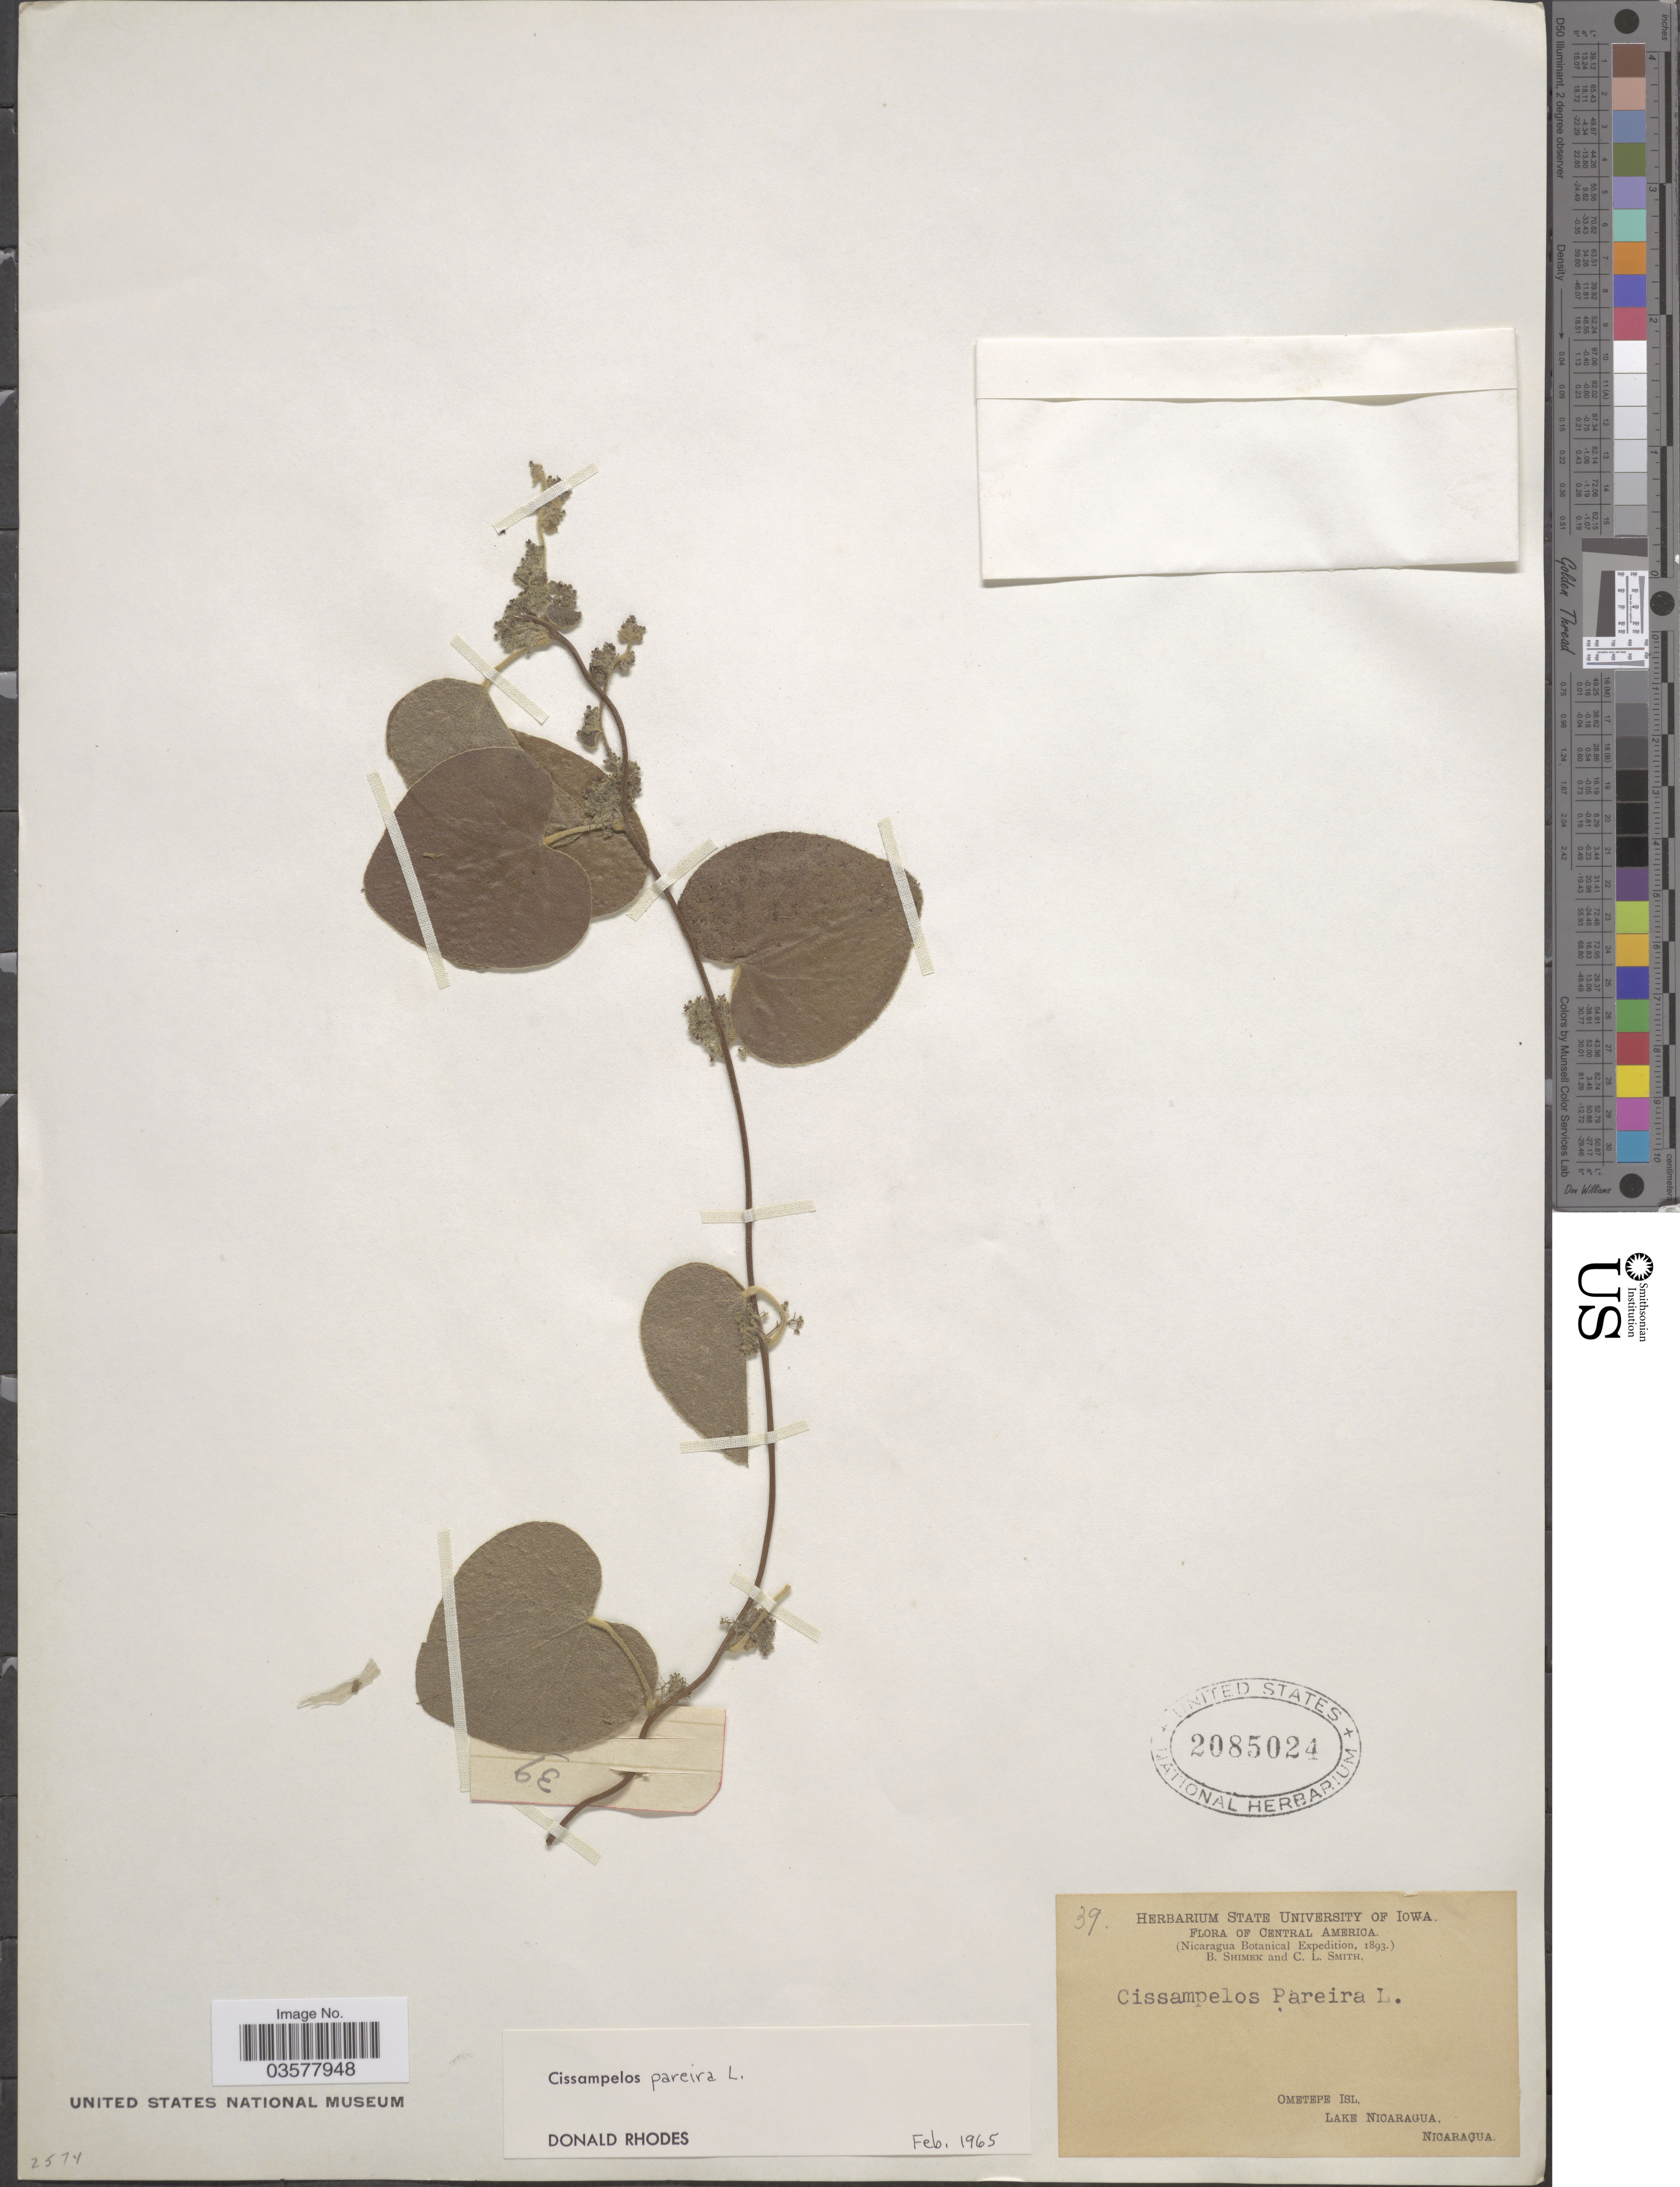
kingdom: Plantae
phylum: Tracheophyta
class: Magnoliopsida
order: Ranunculales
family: Menispermaceae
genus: Cissampelos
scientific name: Cissampelos pareira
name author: L.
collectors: B. Shimek & C. L. Smith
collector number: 39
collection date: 1893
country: Nicaragua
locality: Ometepe Isl. Lake Nicaragua.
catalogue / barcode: US 2085024